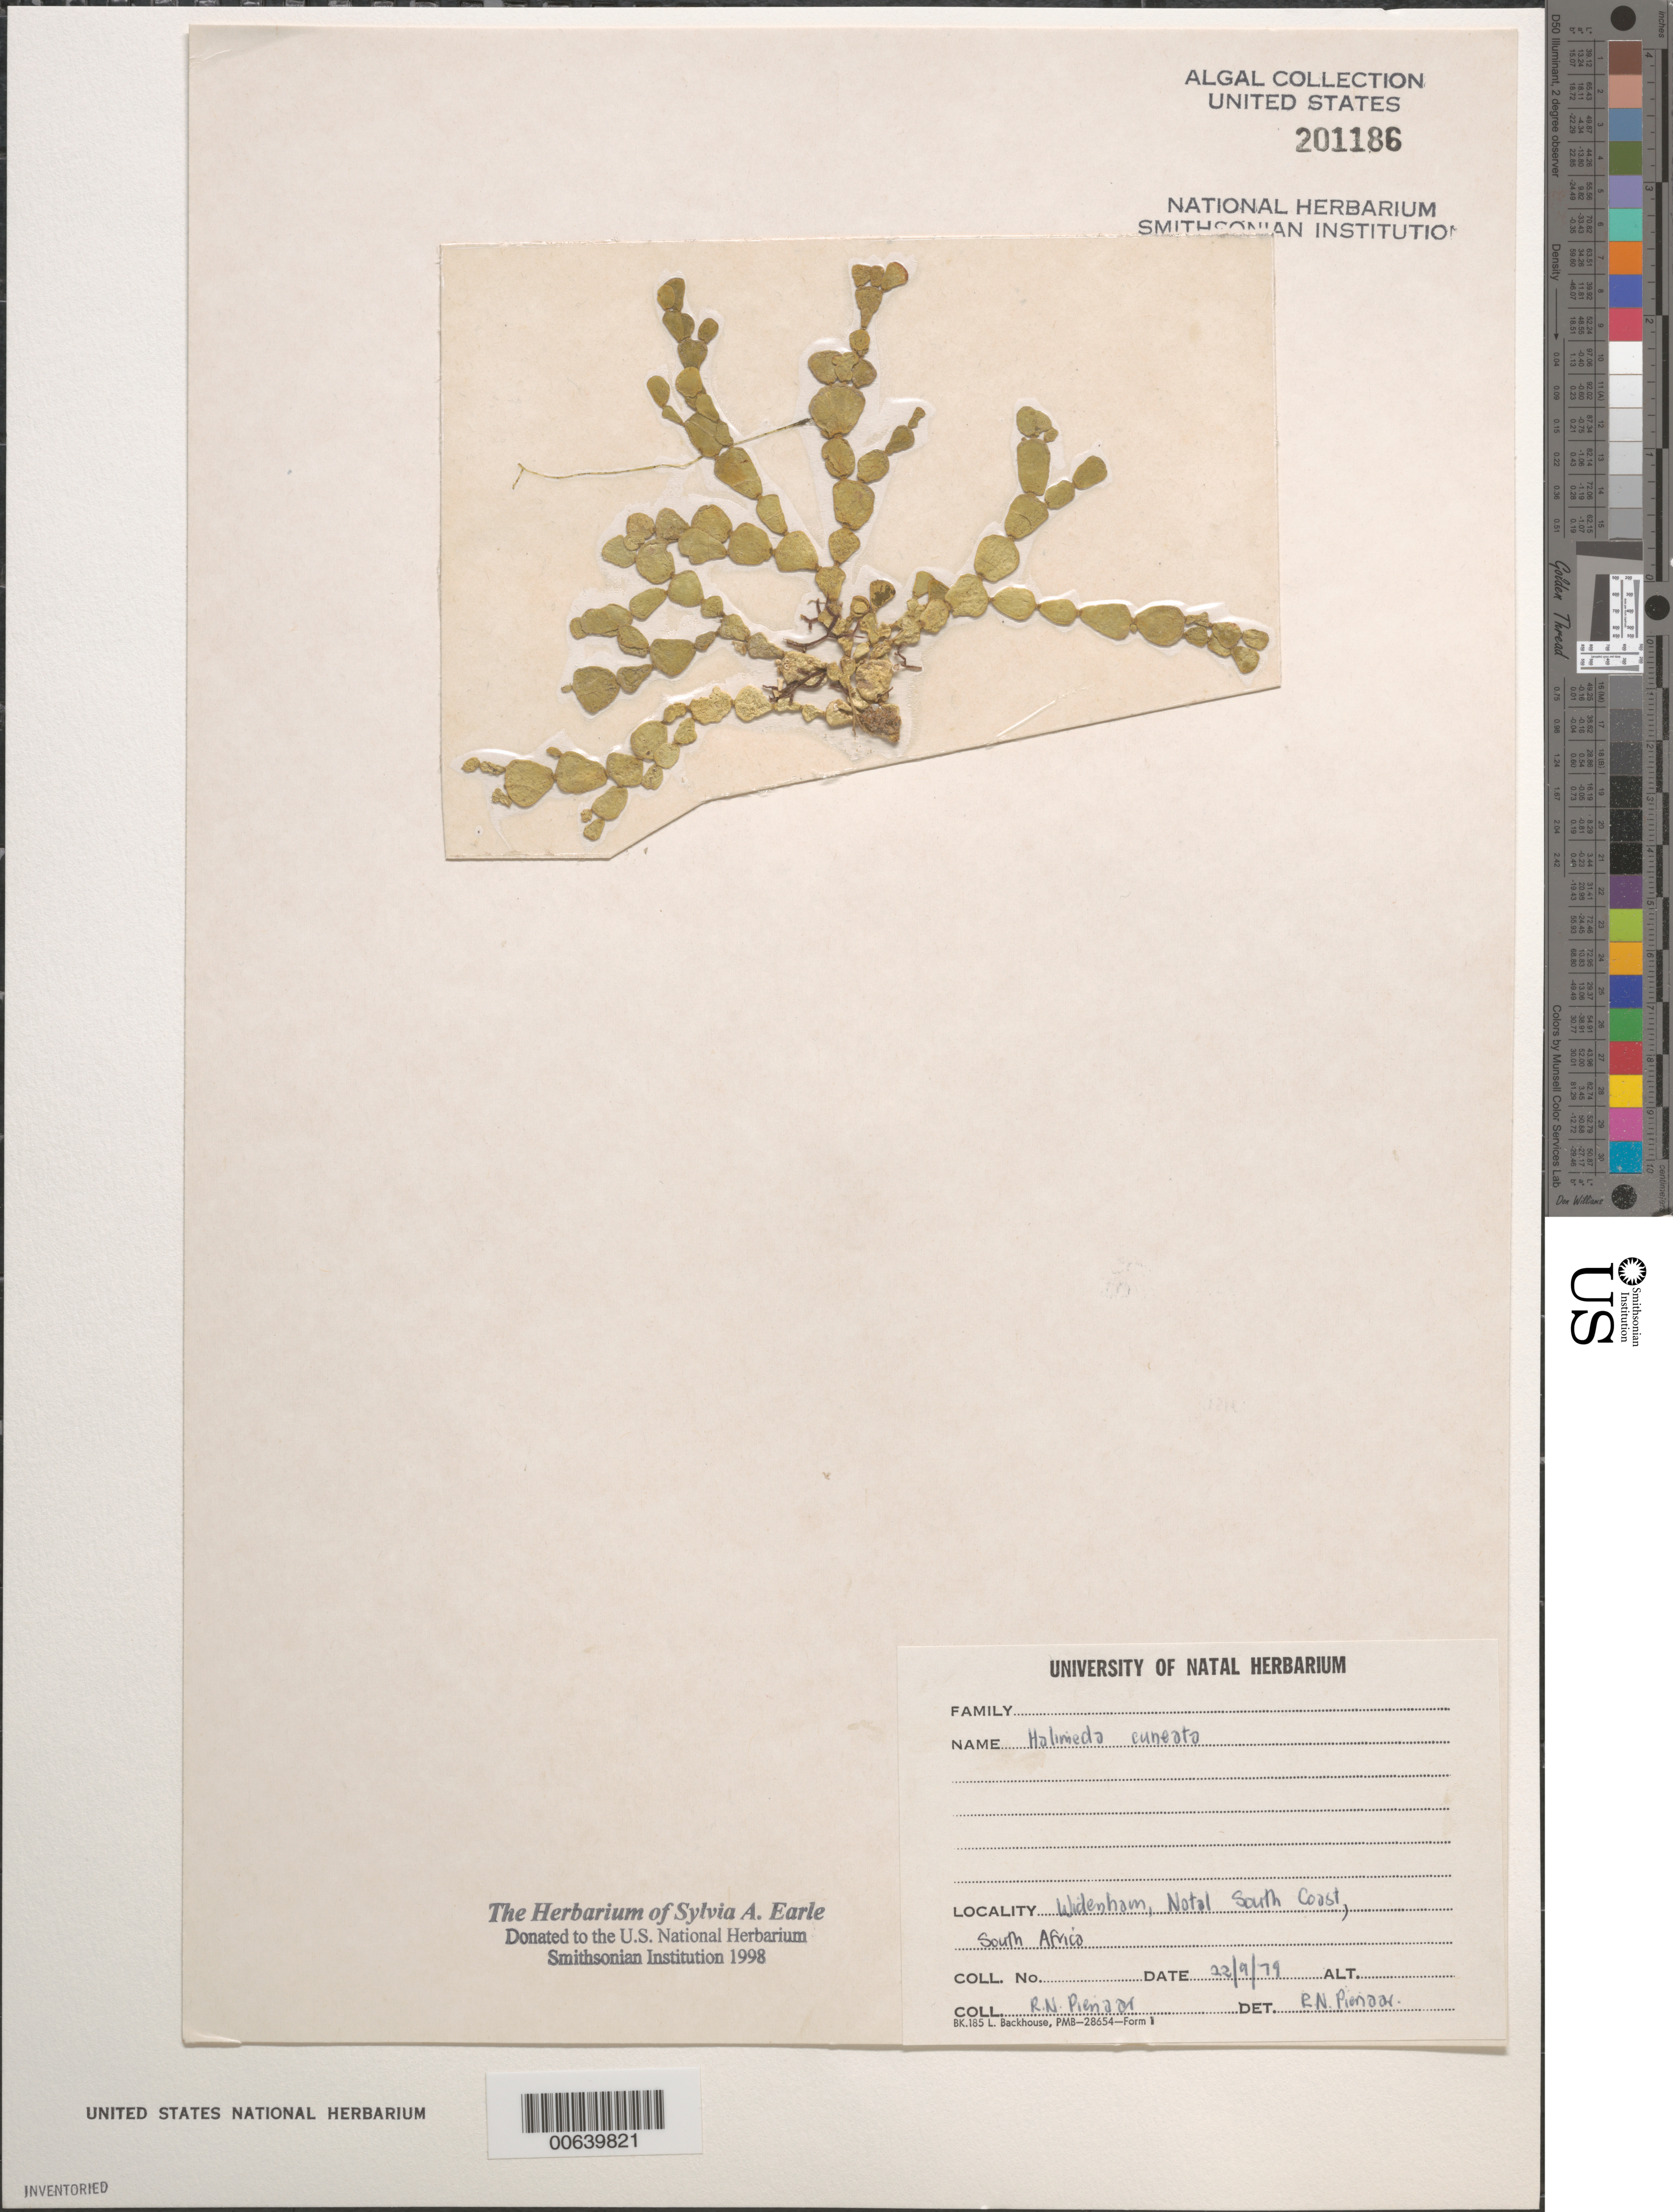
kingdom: Plantae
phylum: Chlorophyta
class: Ulvophyceae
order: Bryopsidales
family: Halimedaceae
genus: Halimeda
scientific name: Halimeda cuneata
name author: Hering in Krauss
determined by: Pienaar, R. N.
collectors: R. Pienaar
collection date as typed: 22 Sep 1979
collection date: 1979-09-22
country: South Africa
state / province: KwaZulu-Natal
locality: Widenham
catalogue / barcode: US 201186